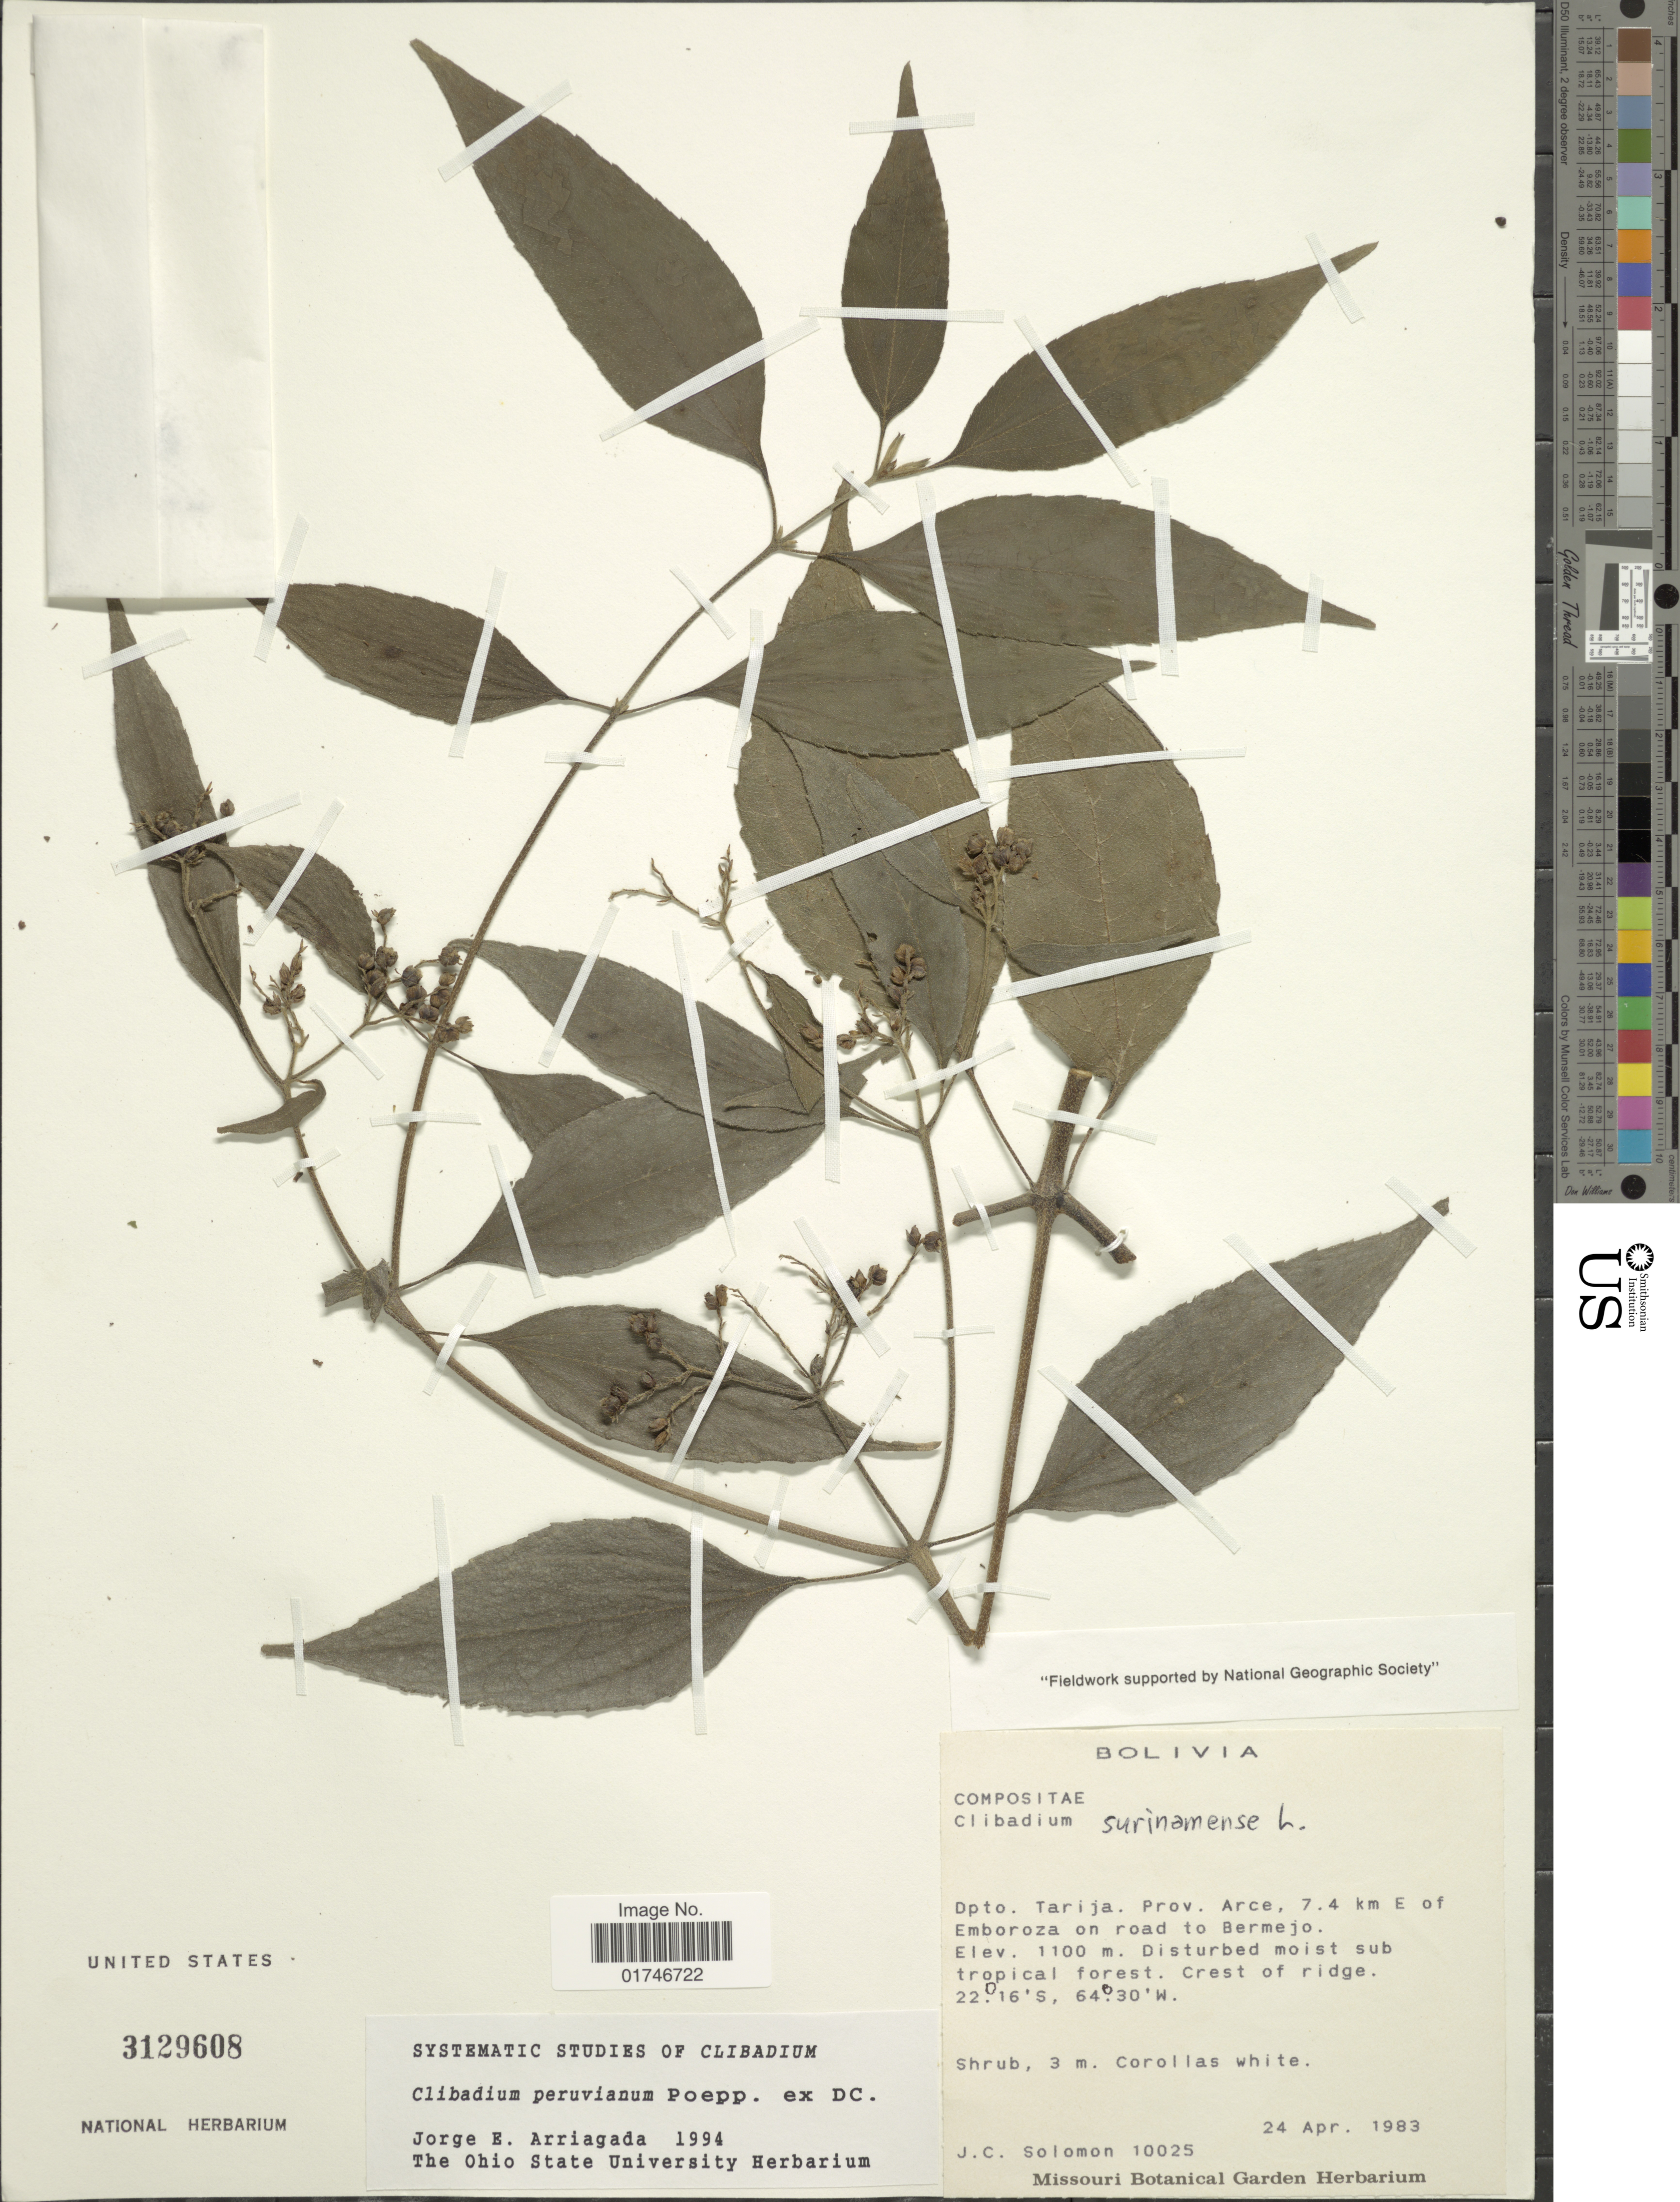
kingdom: Plantae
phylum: Tracheophyta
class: Magnoliopsida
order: Asterales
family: Asteraceae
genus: Clibadium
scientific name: Clibadium peruvianum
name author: Poepp.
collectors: J. C. Solomon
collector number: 10025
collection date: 1983-04-24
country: Bolivia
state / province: Tarija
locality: Dpto. Tarija. Prov. Arce, 7.4 km E of Emboroza on road to Bermejo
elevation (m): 1100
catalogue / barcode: US 3129608